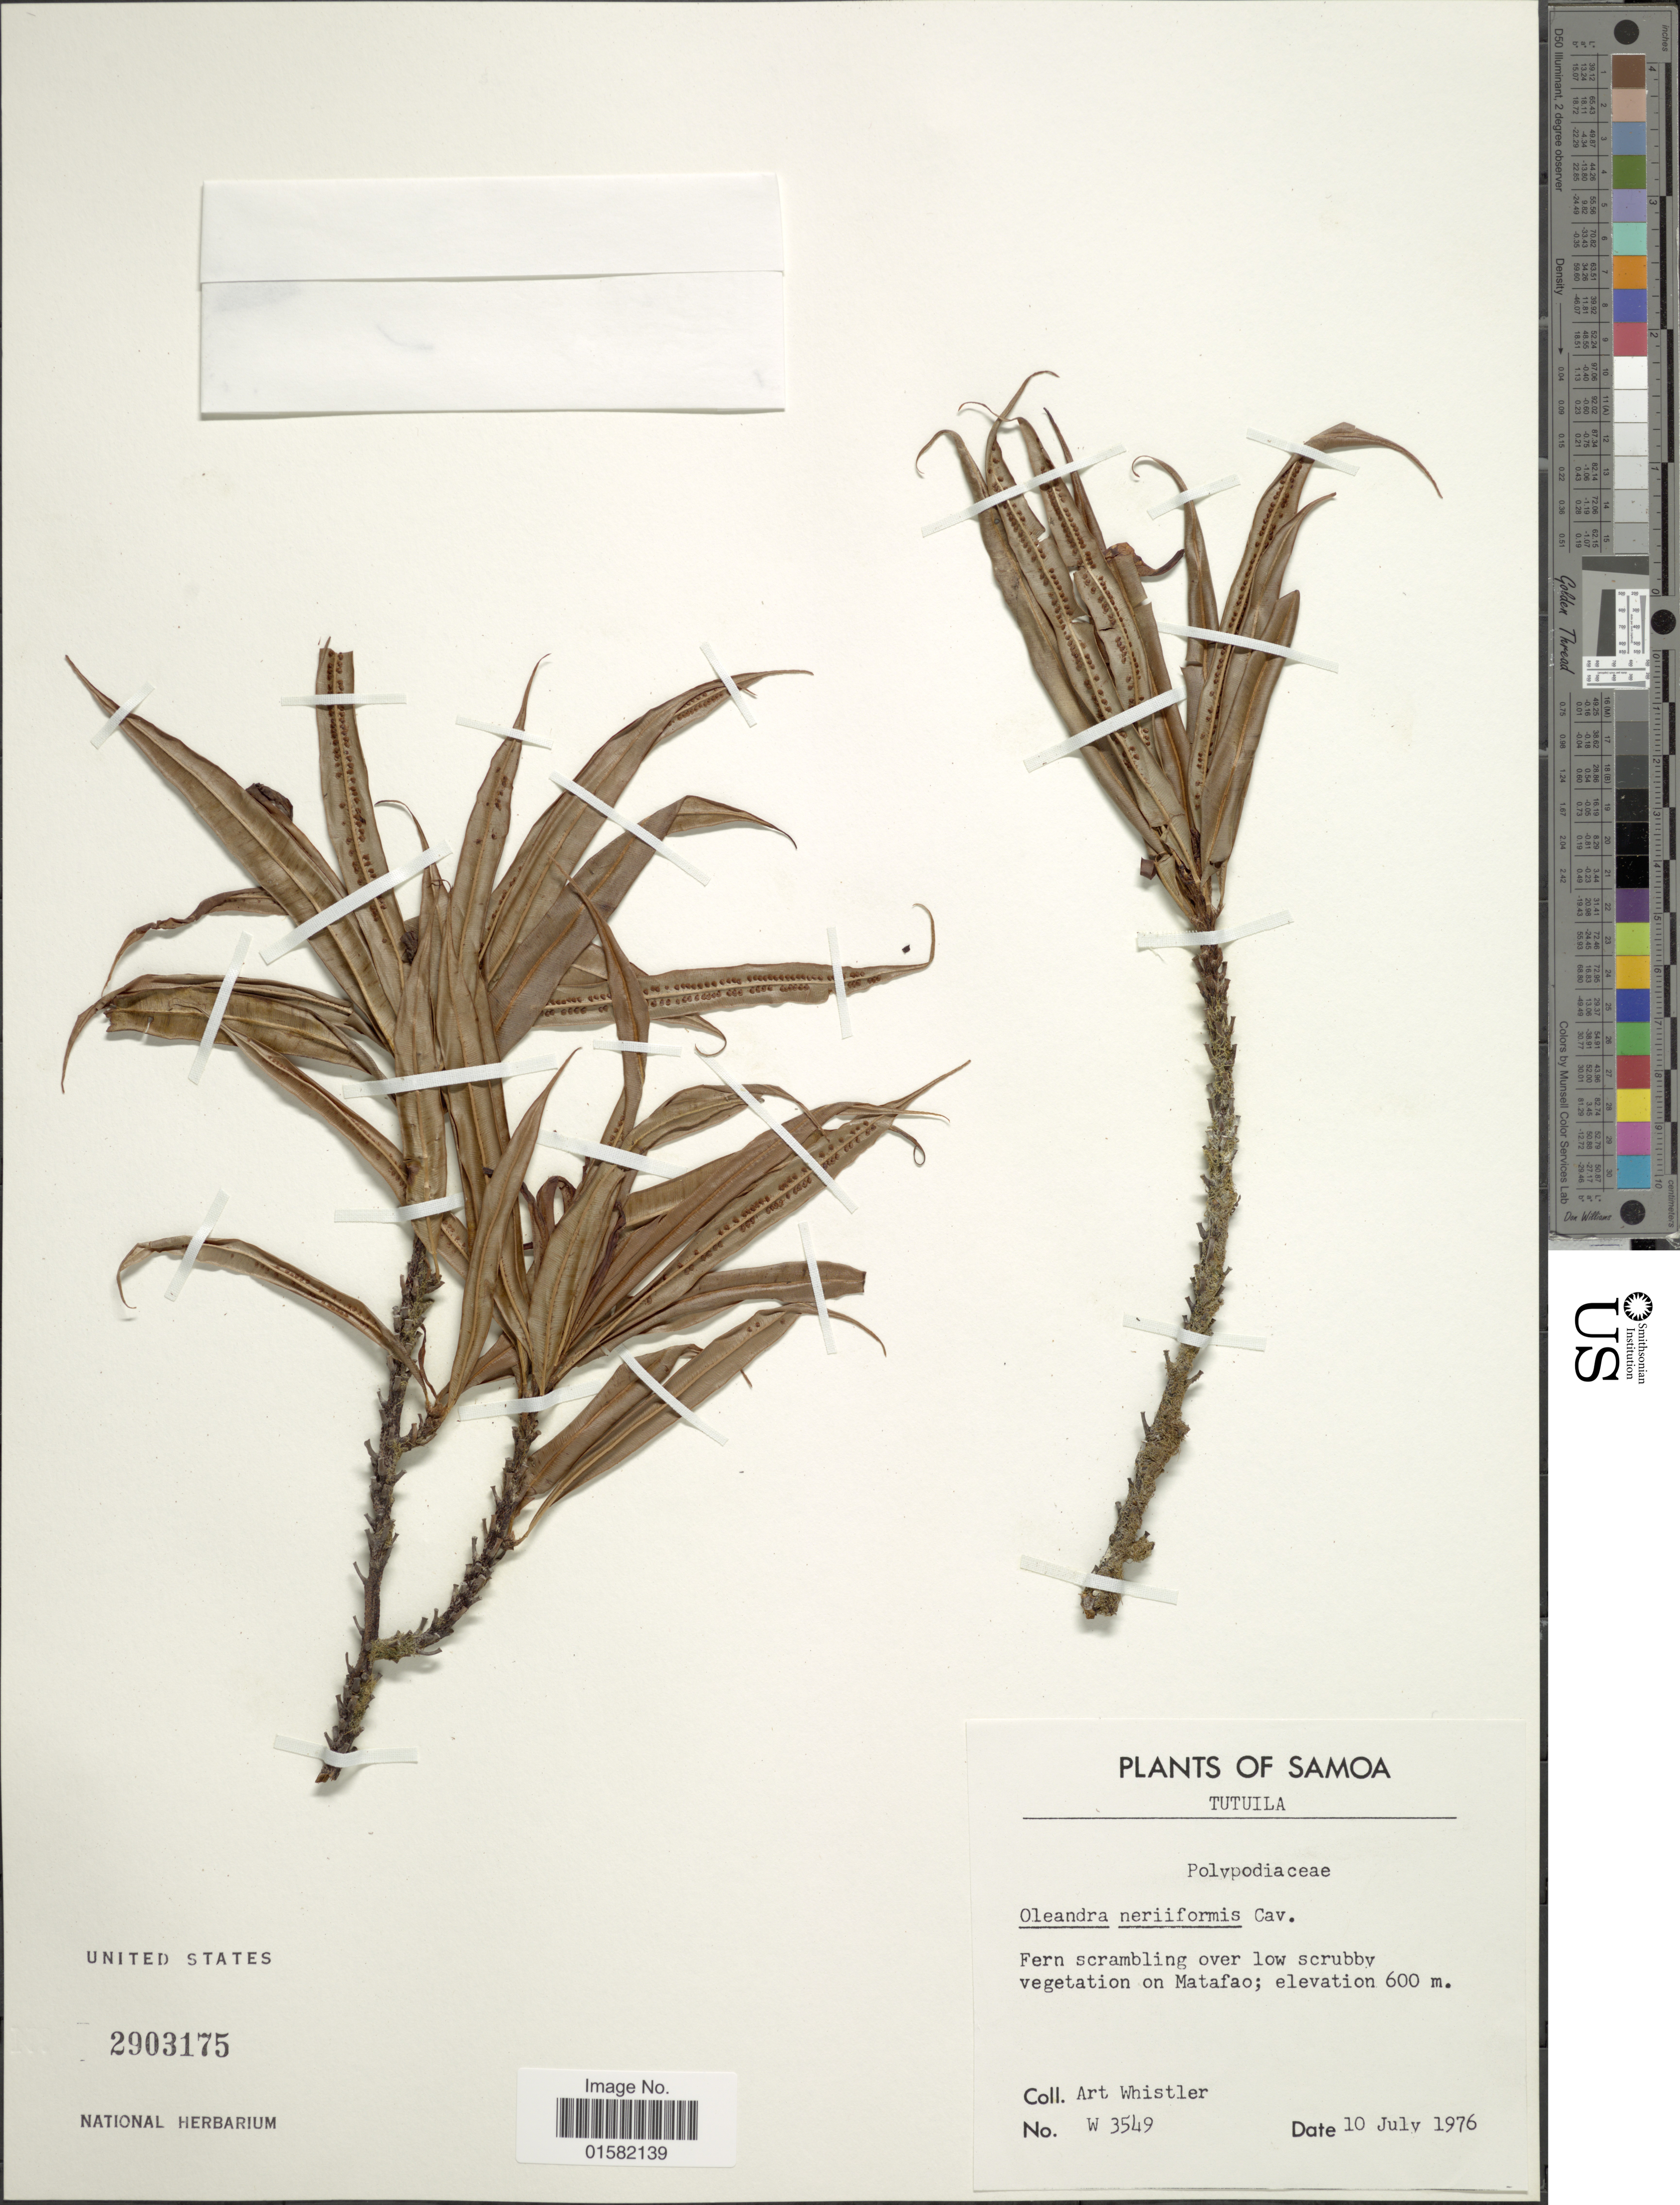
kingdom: Plantae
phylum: Tracheophyta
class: Polypodiopsida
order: Polypodiales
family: Oleandraceae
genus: Oleandra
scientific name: Oleandra neriiformis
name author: Cav.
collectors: A. Whistler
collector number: W3549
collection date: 1976-07-10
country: American Samoa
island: Tutuila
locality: Fern scramling over low scrubby vegetation on Matafao.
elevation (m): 600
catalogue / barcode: US 2903175